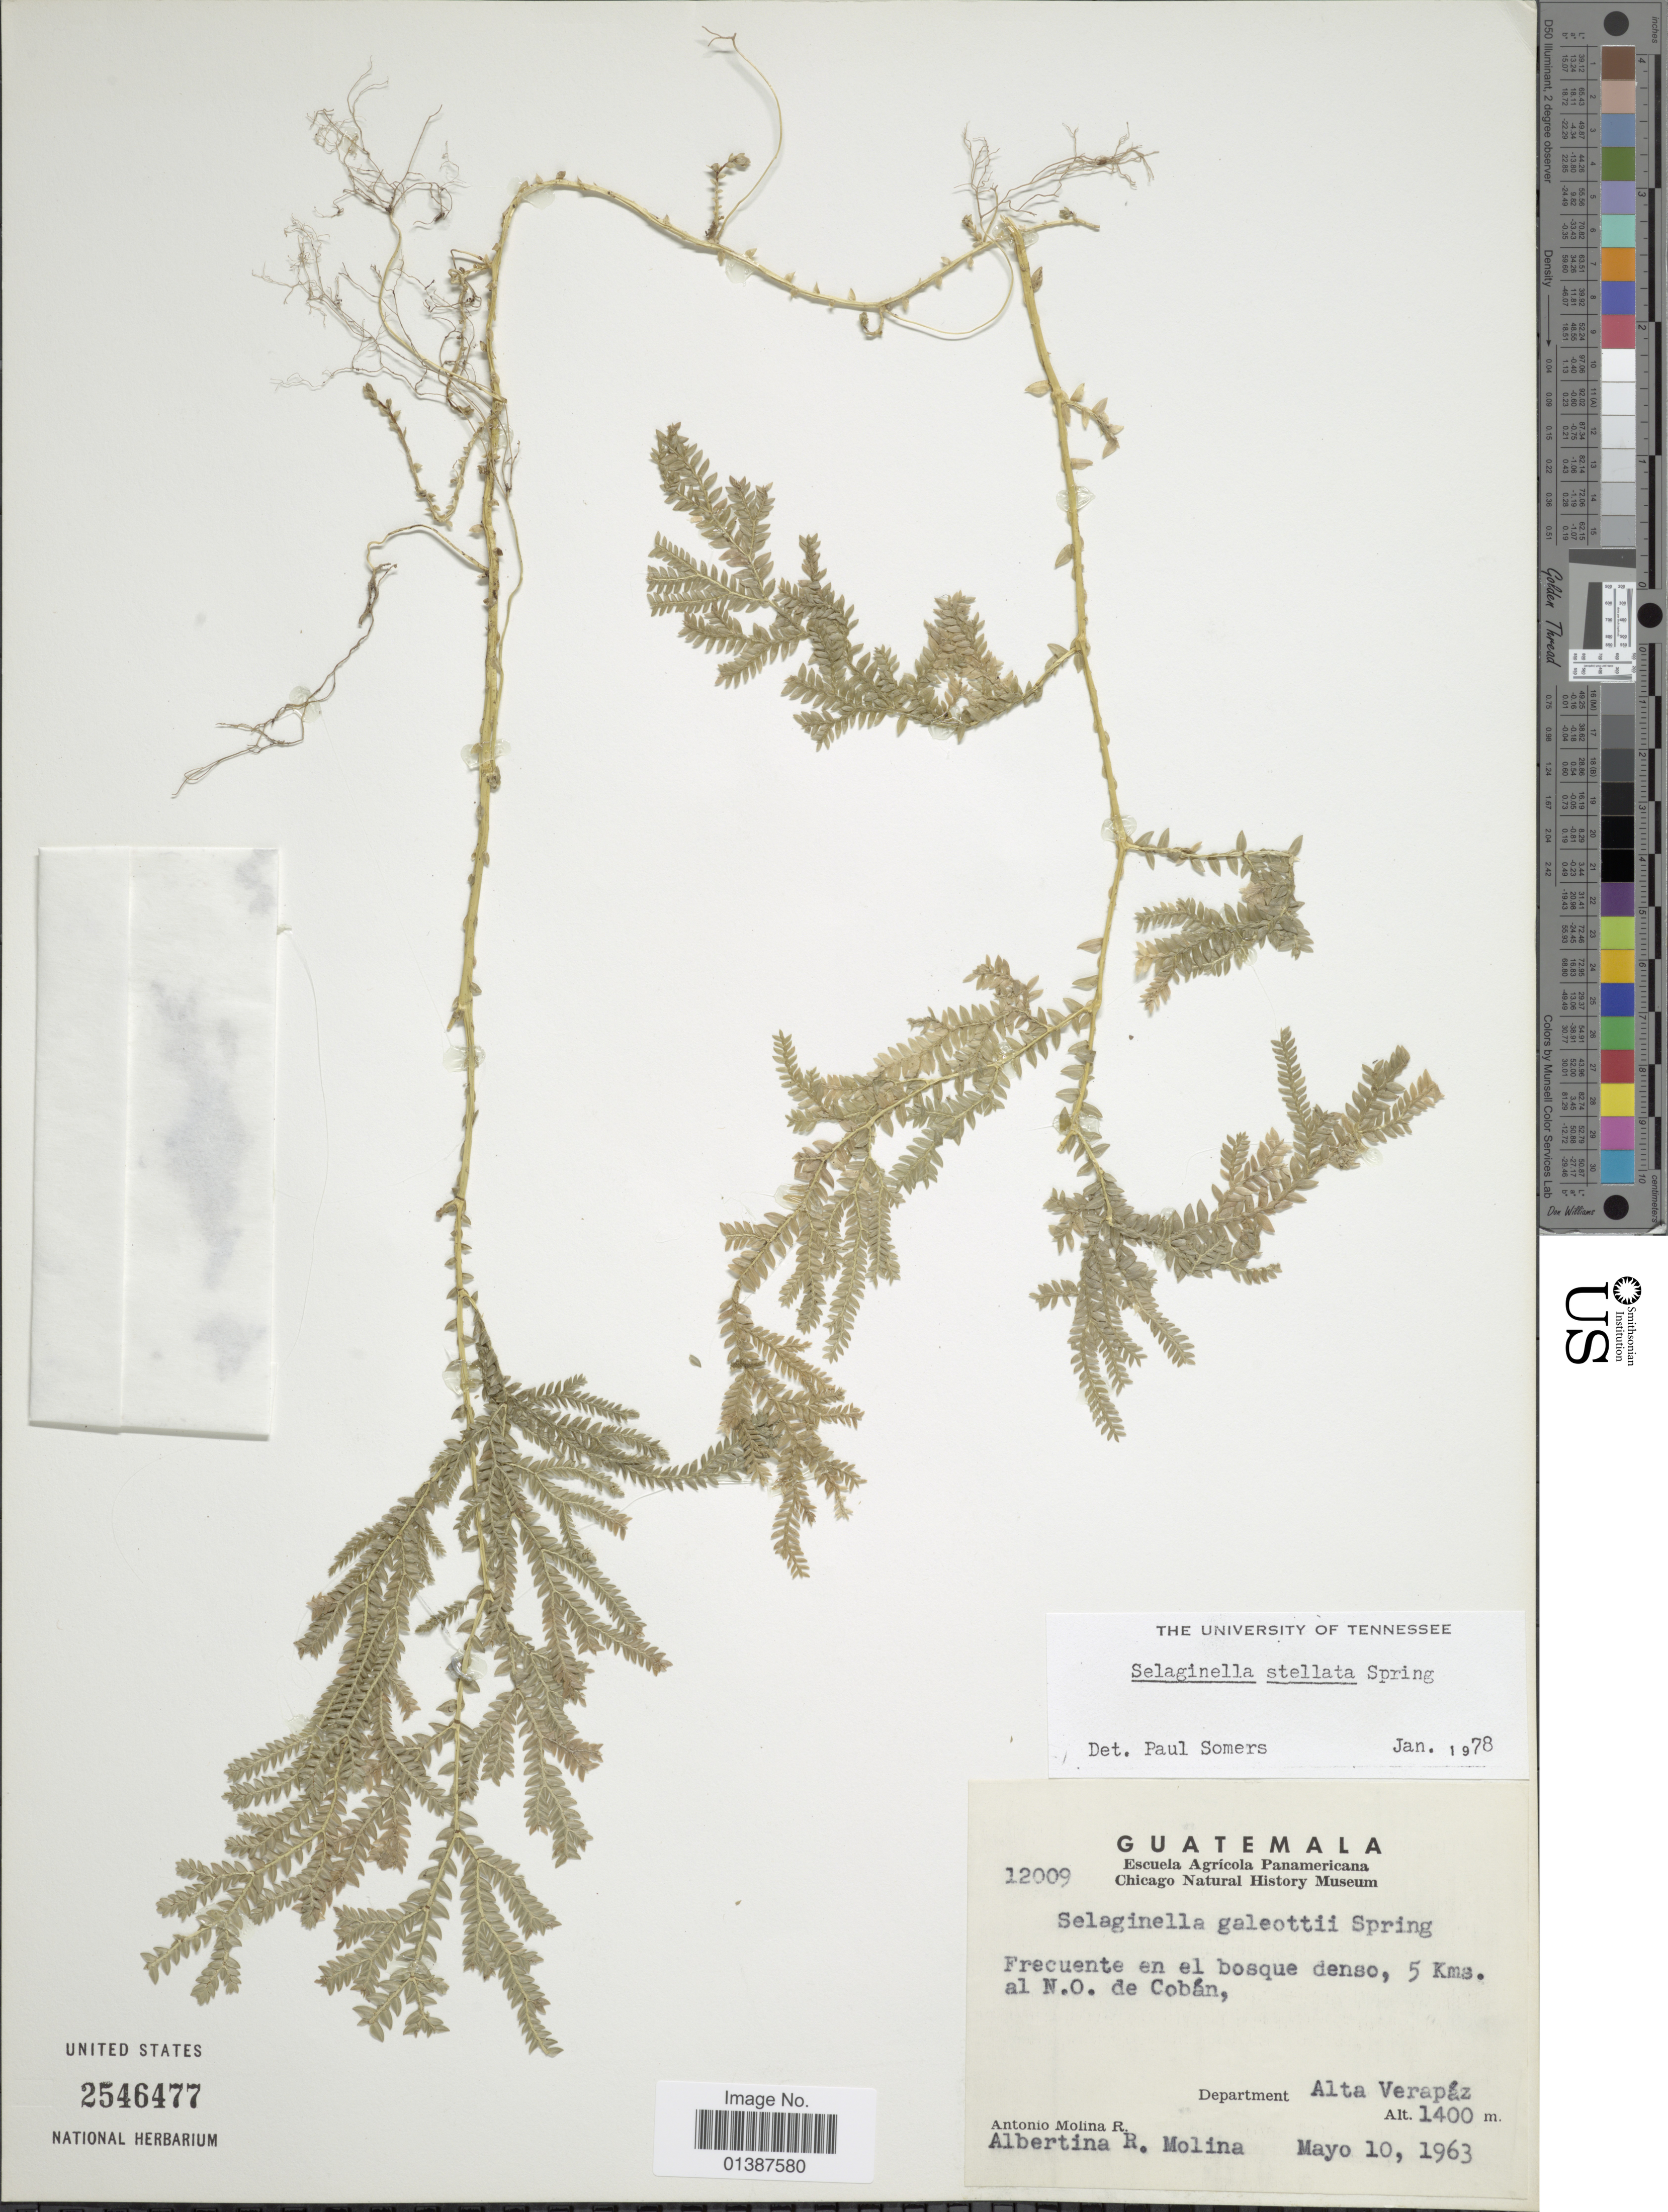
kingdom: Plantae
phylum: Tracheophyta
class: Lycopodiopsida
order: Selaginellales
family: Selaginellaceae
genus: Selaginella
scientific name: Selaginella galeottii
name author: Spring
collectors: A. Molina R. & A. R. Molina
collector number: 12009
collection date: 1963-05-10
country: Guatemala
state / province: Alta Verapaz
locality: Frecuente en el bosque denso, 5 Kms. al N.O. de Cobán, Department Alta Verapáz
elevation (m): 1400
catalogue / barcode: US 2546477